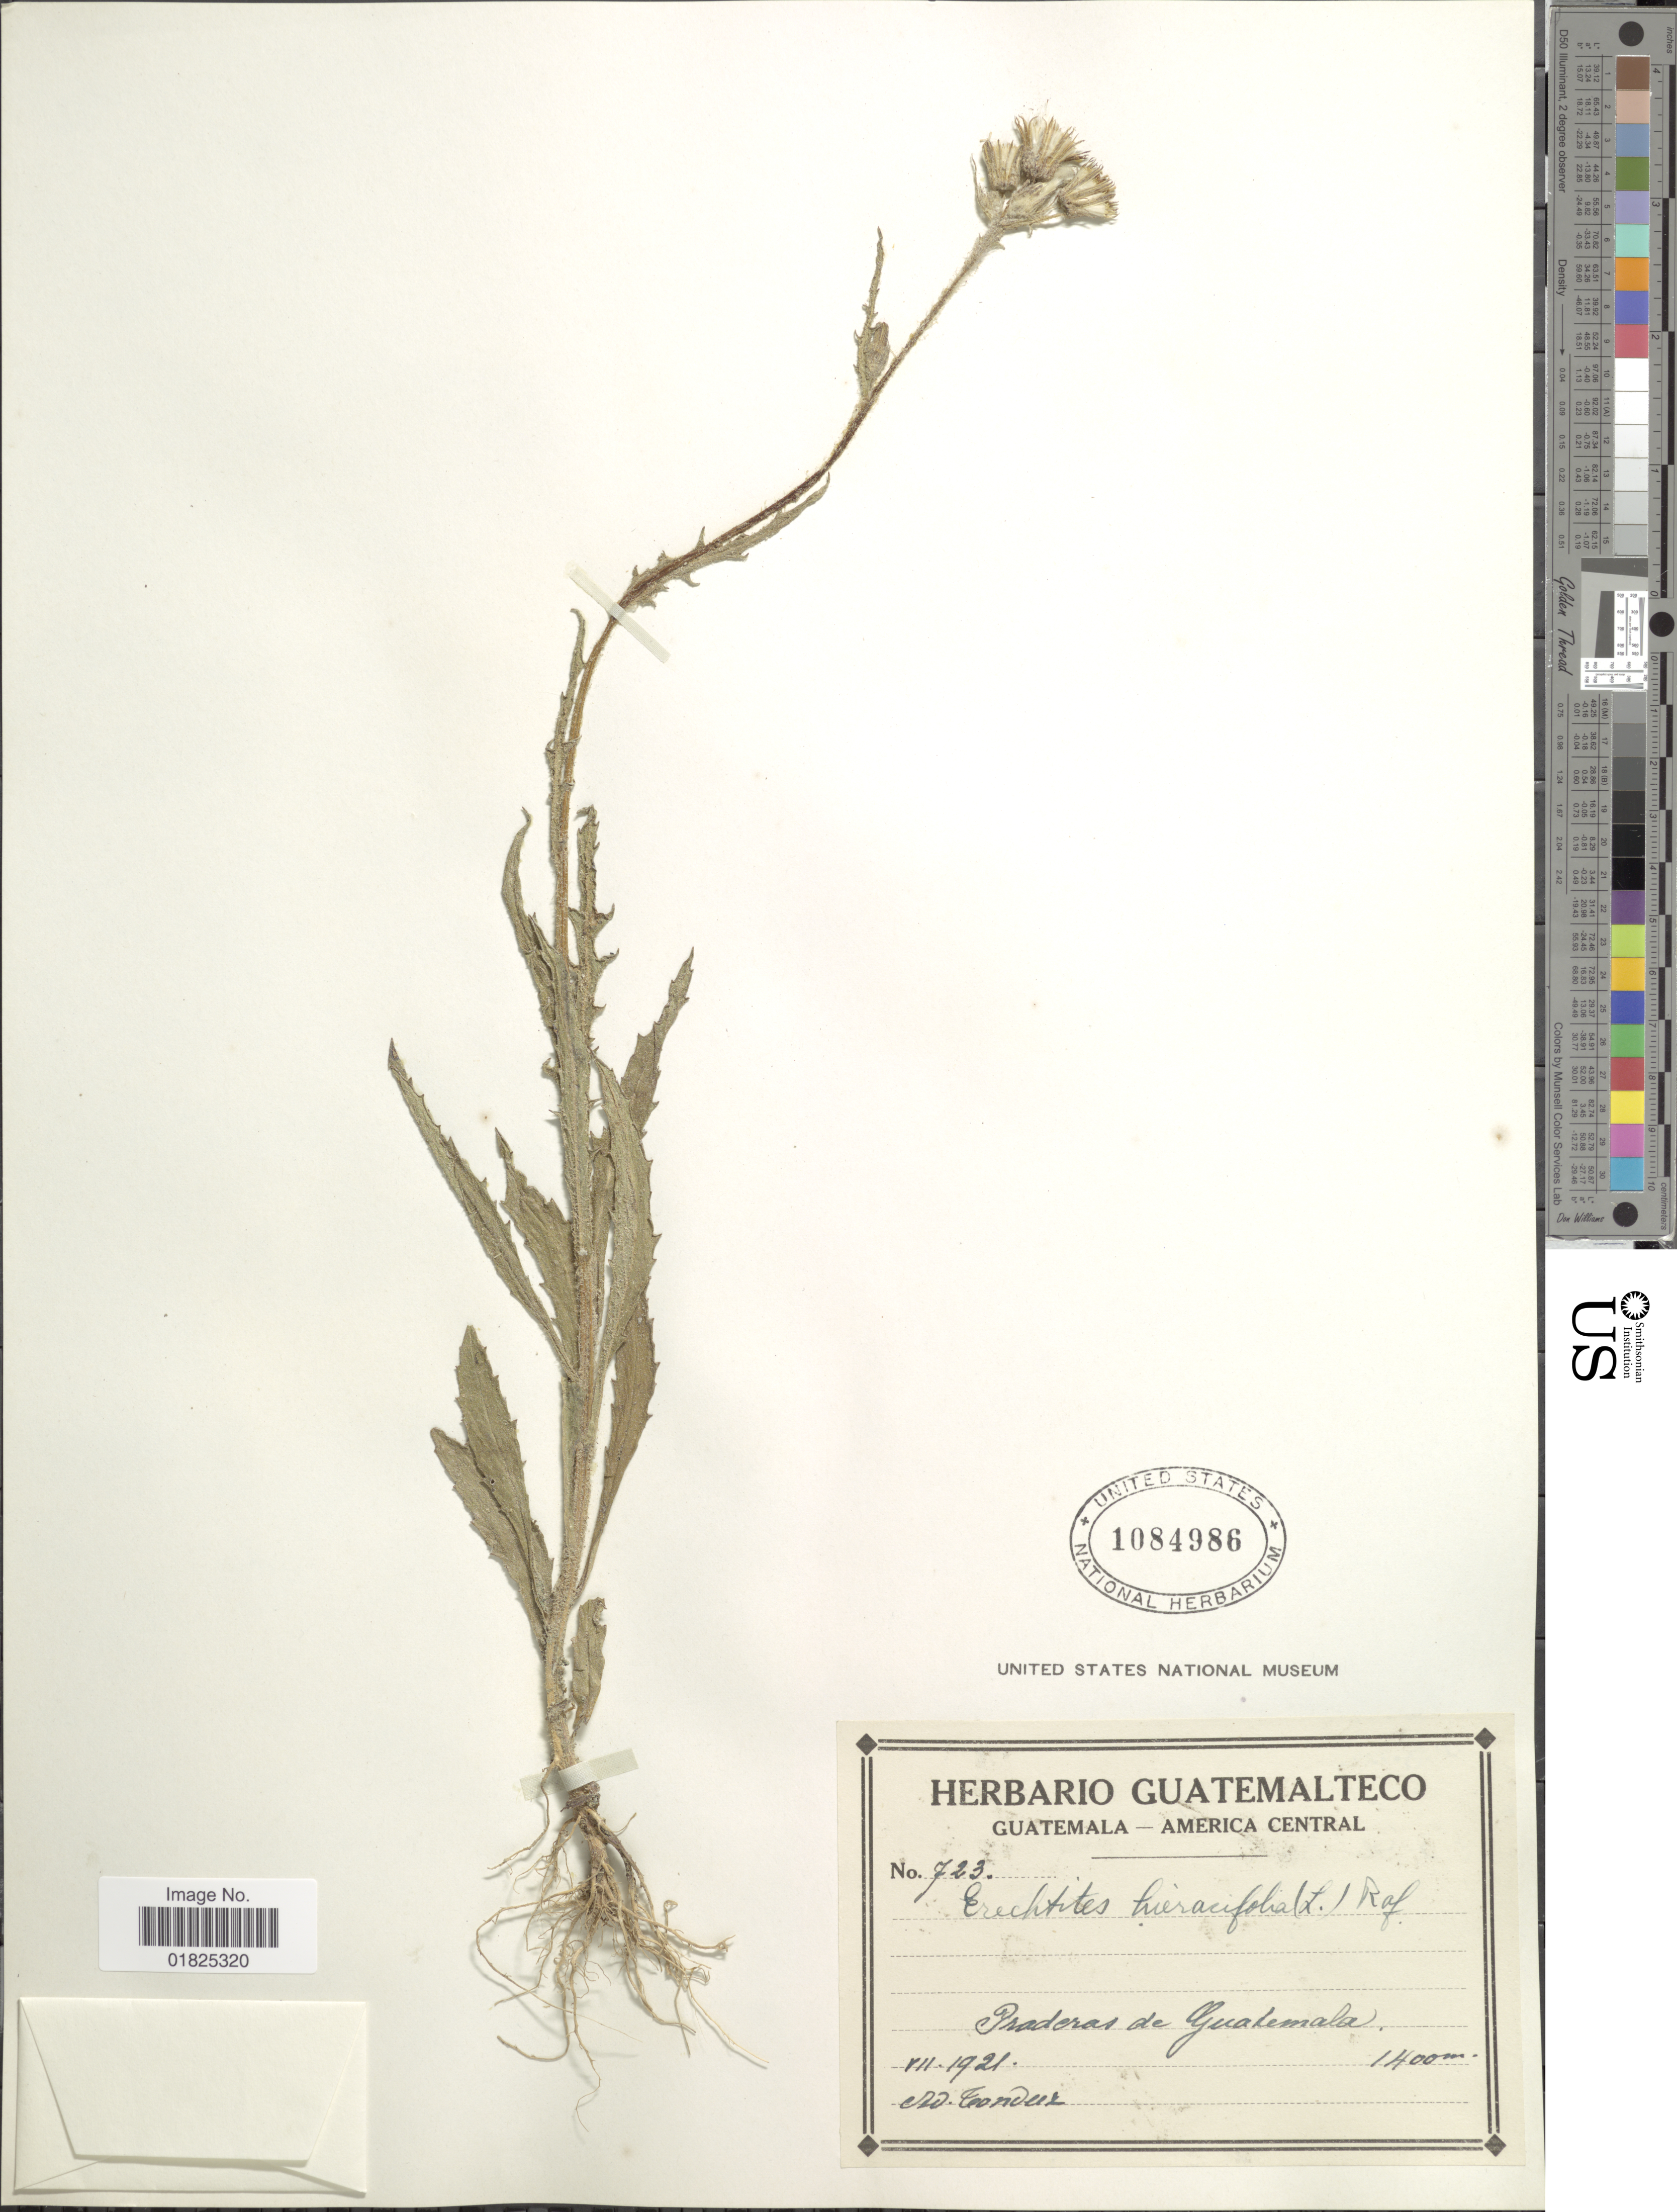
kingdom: Plantae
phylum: Tracheophyta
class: Magnoliopsida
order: Asterales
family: Asteraceae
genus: Erechtites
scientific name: Erechtites hieraciifolius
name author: (L.) Raf. ex DC.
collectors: A. Tonduz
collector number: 723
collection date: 1921-07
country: Guatemala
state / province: Guatemala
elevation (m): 1400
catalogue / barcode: US 1084986